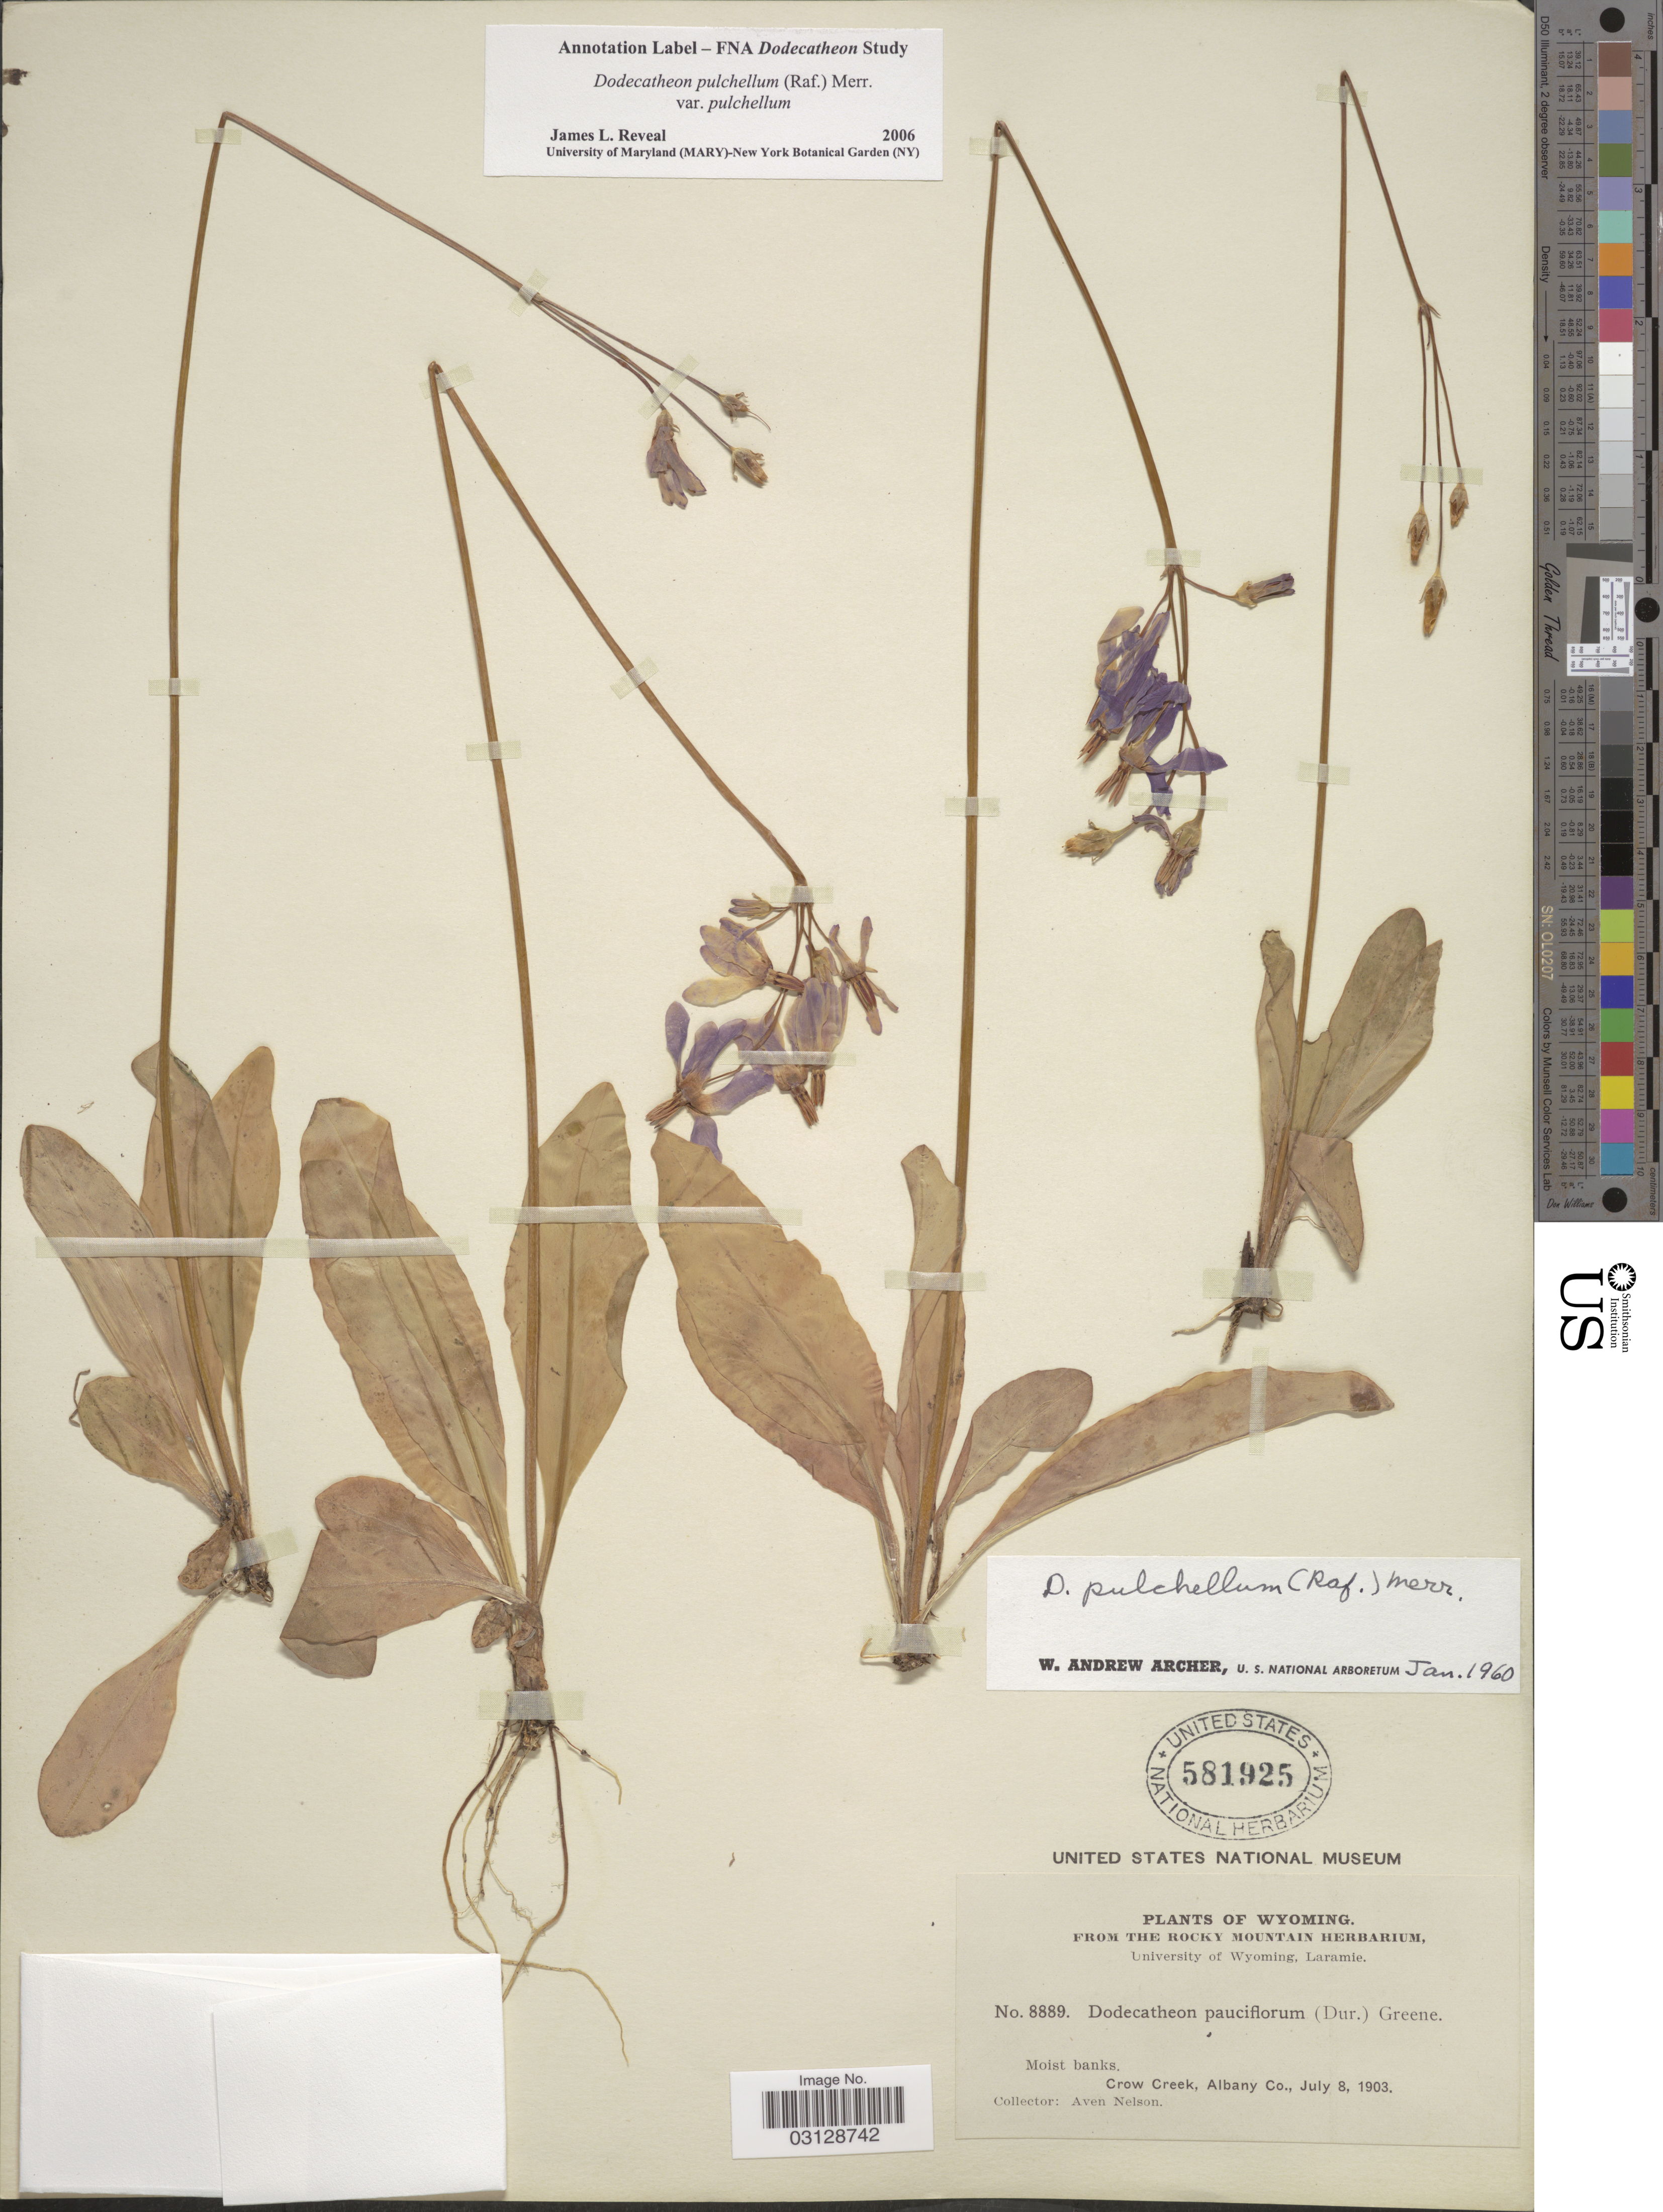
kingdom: Plantae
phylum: Tracheophyta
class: Magnoliopsida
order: Ericales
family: Primulaceae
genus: Dodecatheon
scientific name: Dodecatheon pulchellum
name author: (Raf.) Merr.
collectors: A. Nelson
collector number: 8889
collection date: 1903-07-08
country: United States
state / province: Wyoming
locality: Crow Creek, Albany Co.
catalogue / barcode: US 581925